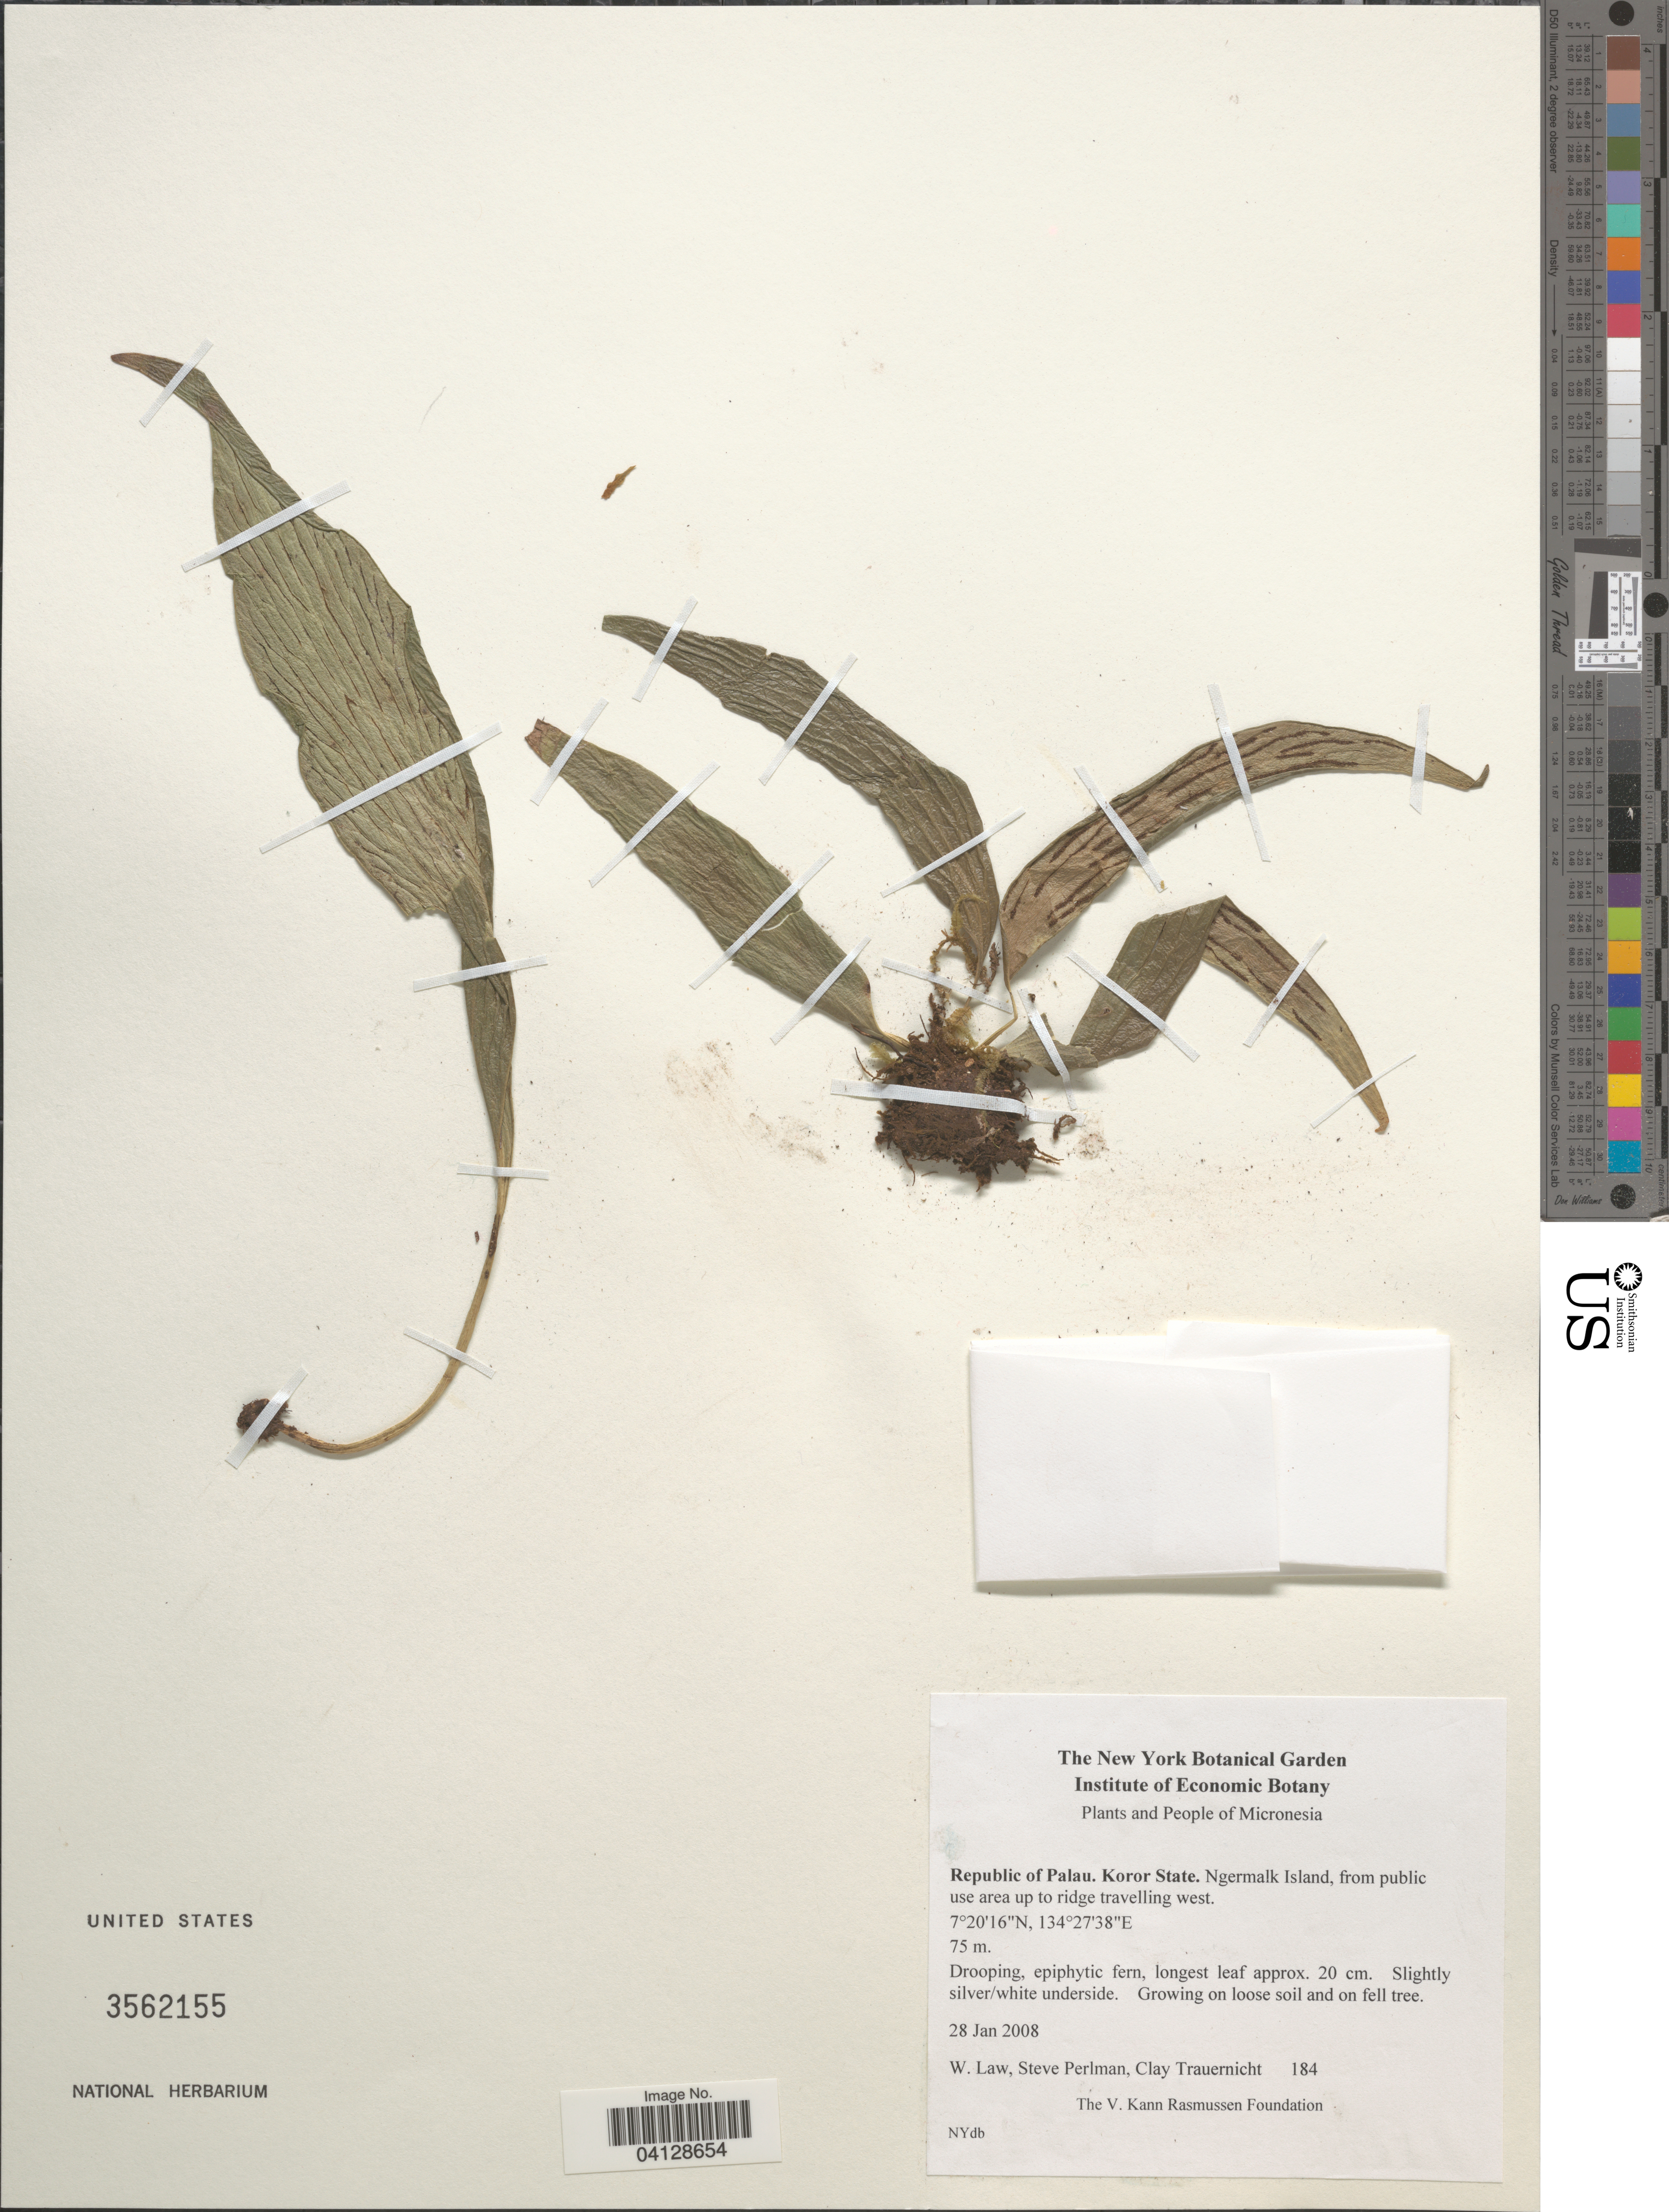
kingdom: Plantae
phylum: Tracheophyta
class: Polypodiopsida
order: Polypodiales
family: Pteridaceae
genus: Antrophyum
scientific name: Antrophyum plantagineum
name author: (Cav.) Kaulf.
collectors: W. Law, S. Perlman & C. Trauernicht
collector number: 184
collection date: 2008-01-28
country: Palau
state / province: Koror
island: Ngermalk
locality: Micronesia. Republic of Palau. Koror State. Ngermalk Island, from public use area up to ridge travelling west.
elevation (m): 75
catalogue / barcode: US 3562155